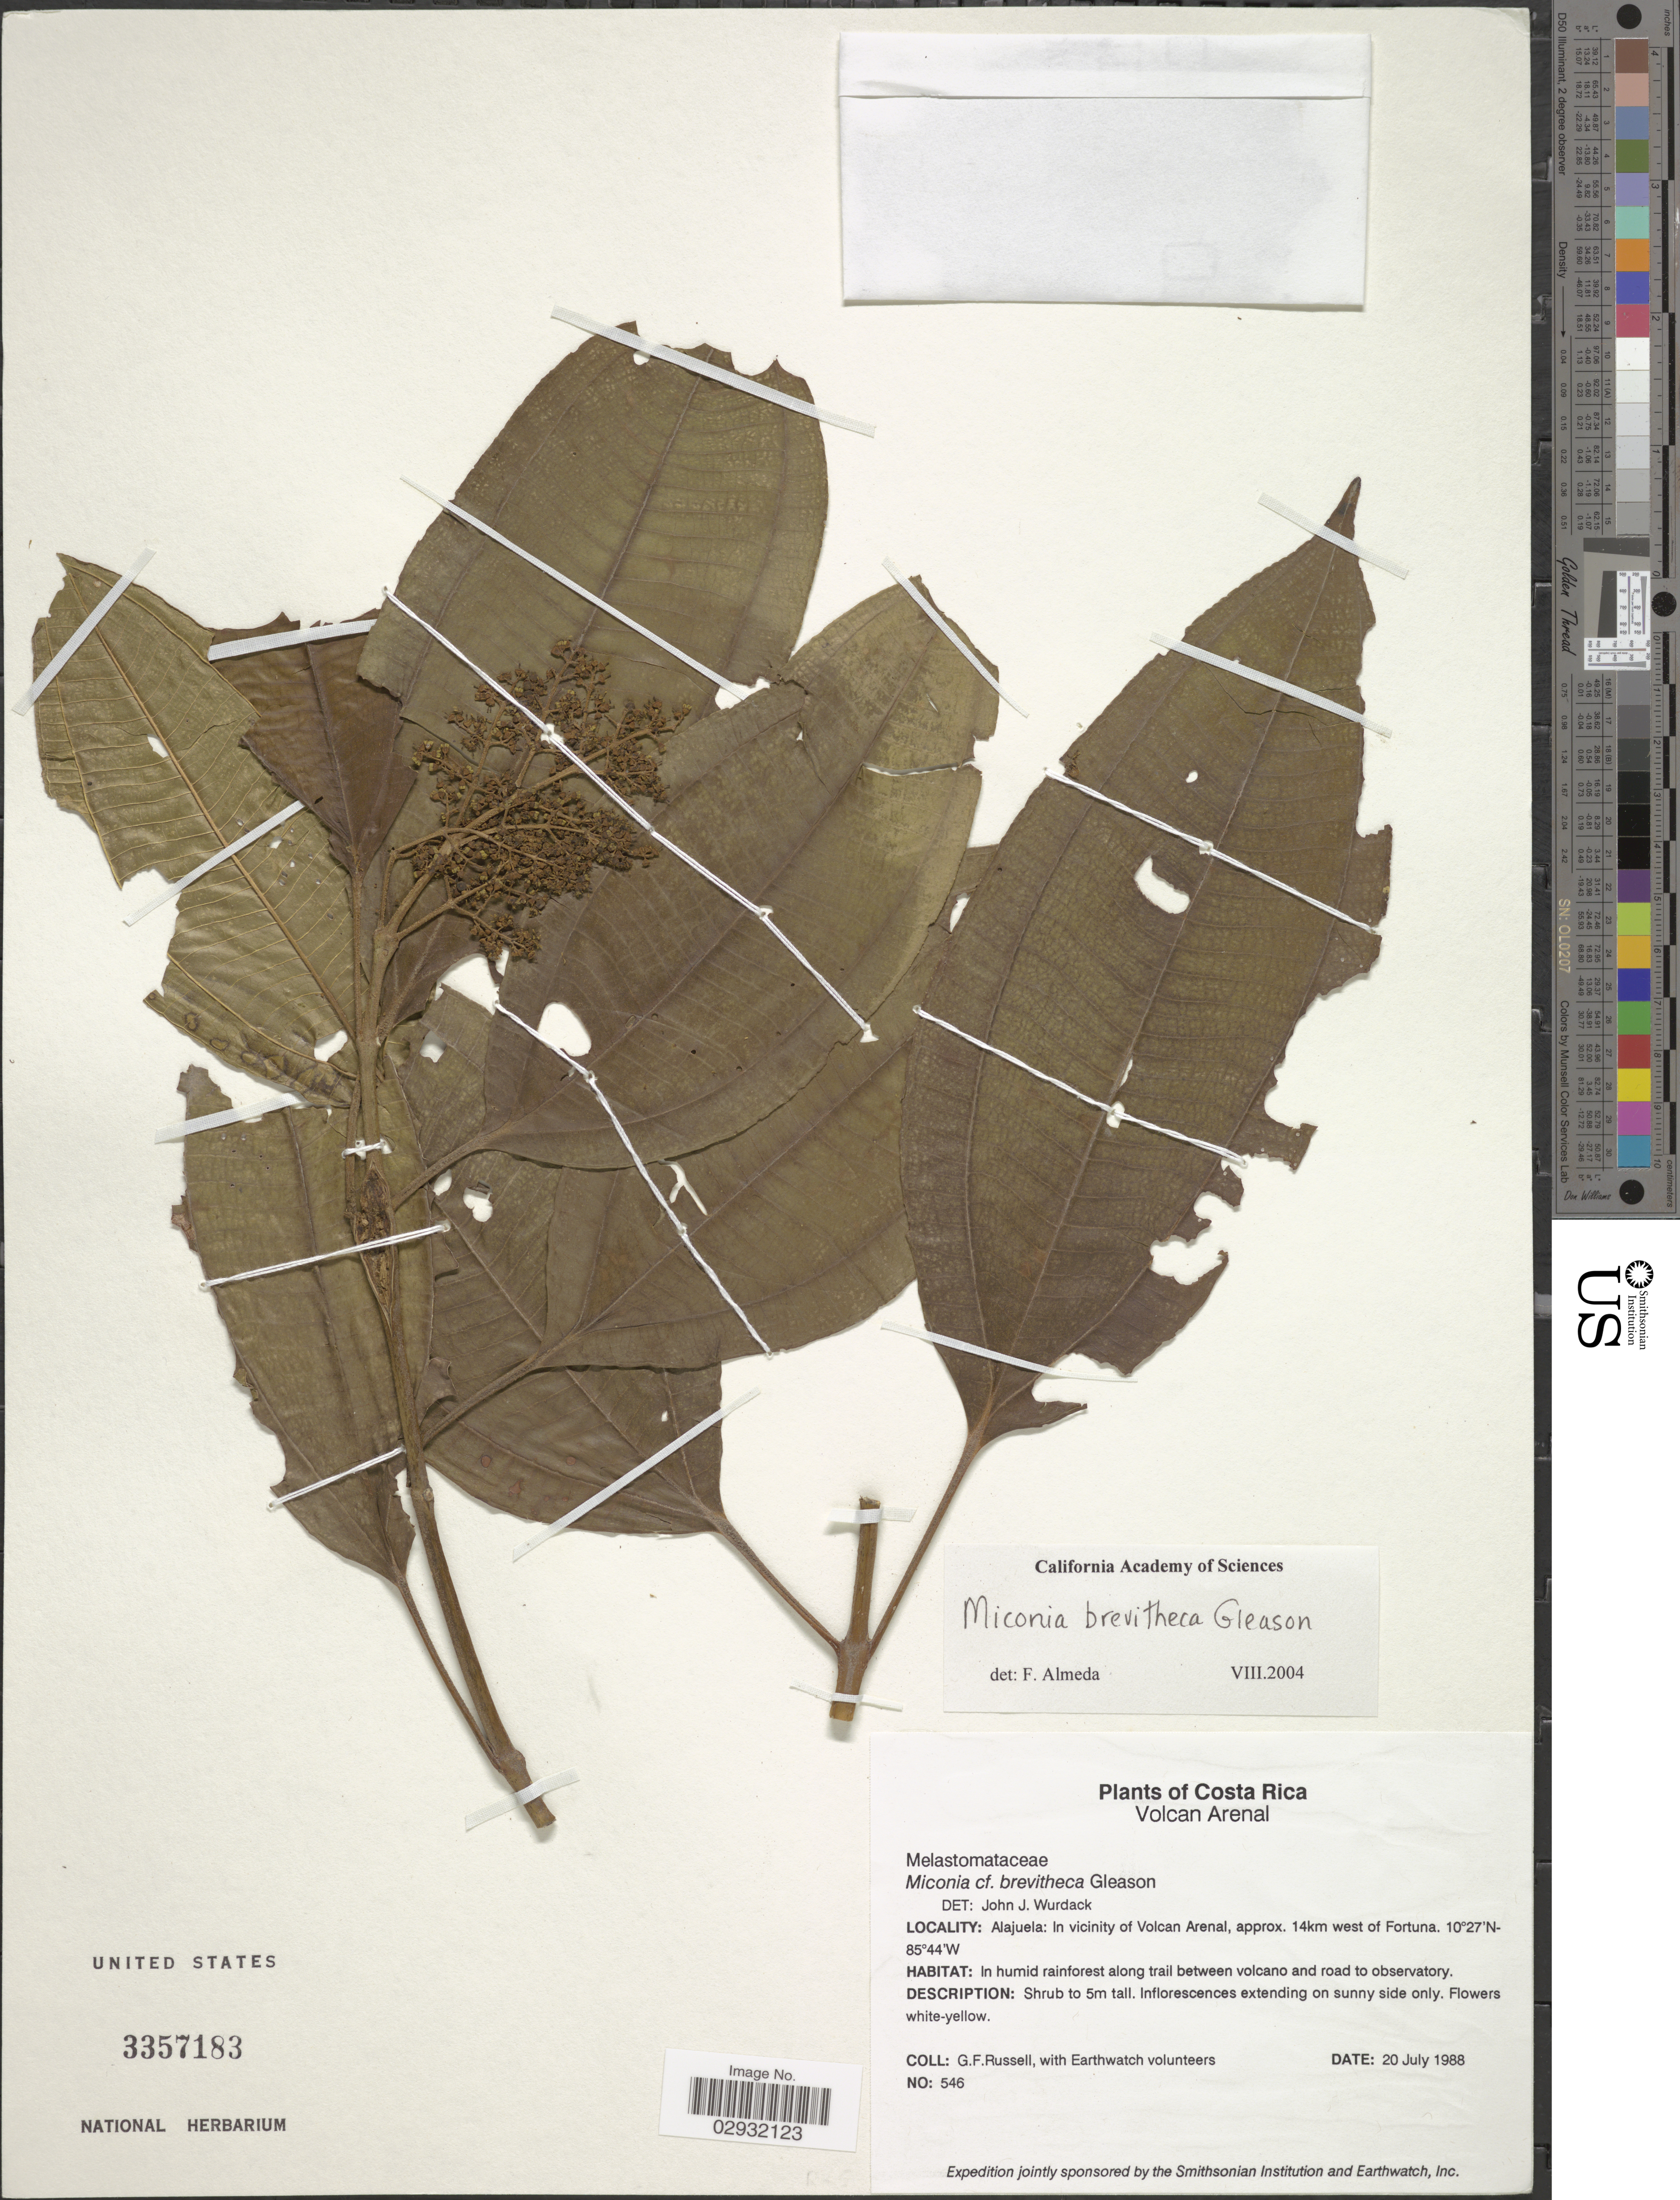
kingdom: Plantae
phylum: Tracheophyta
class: Magnoliopsida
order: Myrtales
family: Melastomataceae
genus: Miconia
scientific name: Miconia brevitheca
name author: Gleason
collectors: G. Russell & Earthwatch Volunteers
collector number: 546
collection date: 1988-07-20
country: Costa Rica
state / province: Alajuela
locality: Volcan Arenal, In vicinity of Volcan Arenal, approx. 14km west of Fortuna.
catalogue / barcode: US 3357183